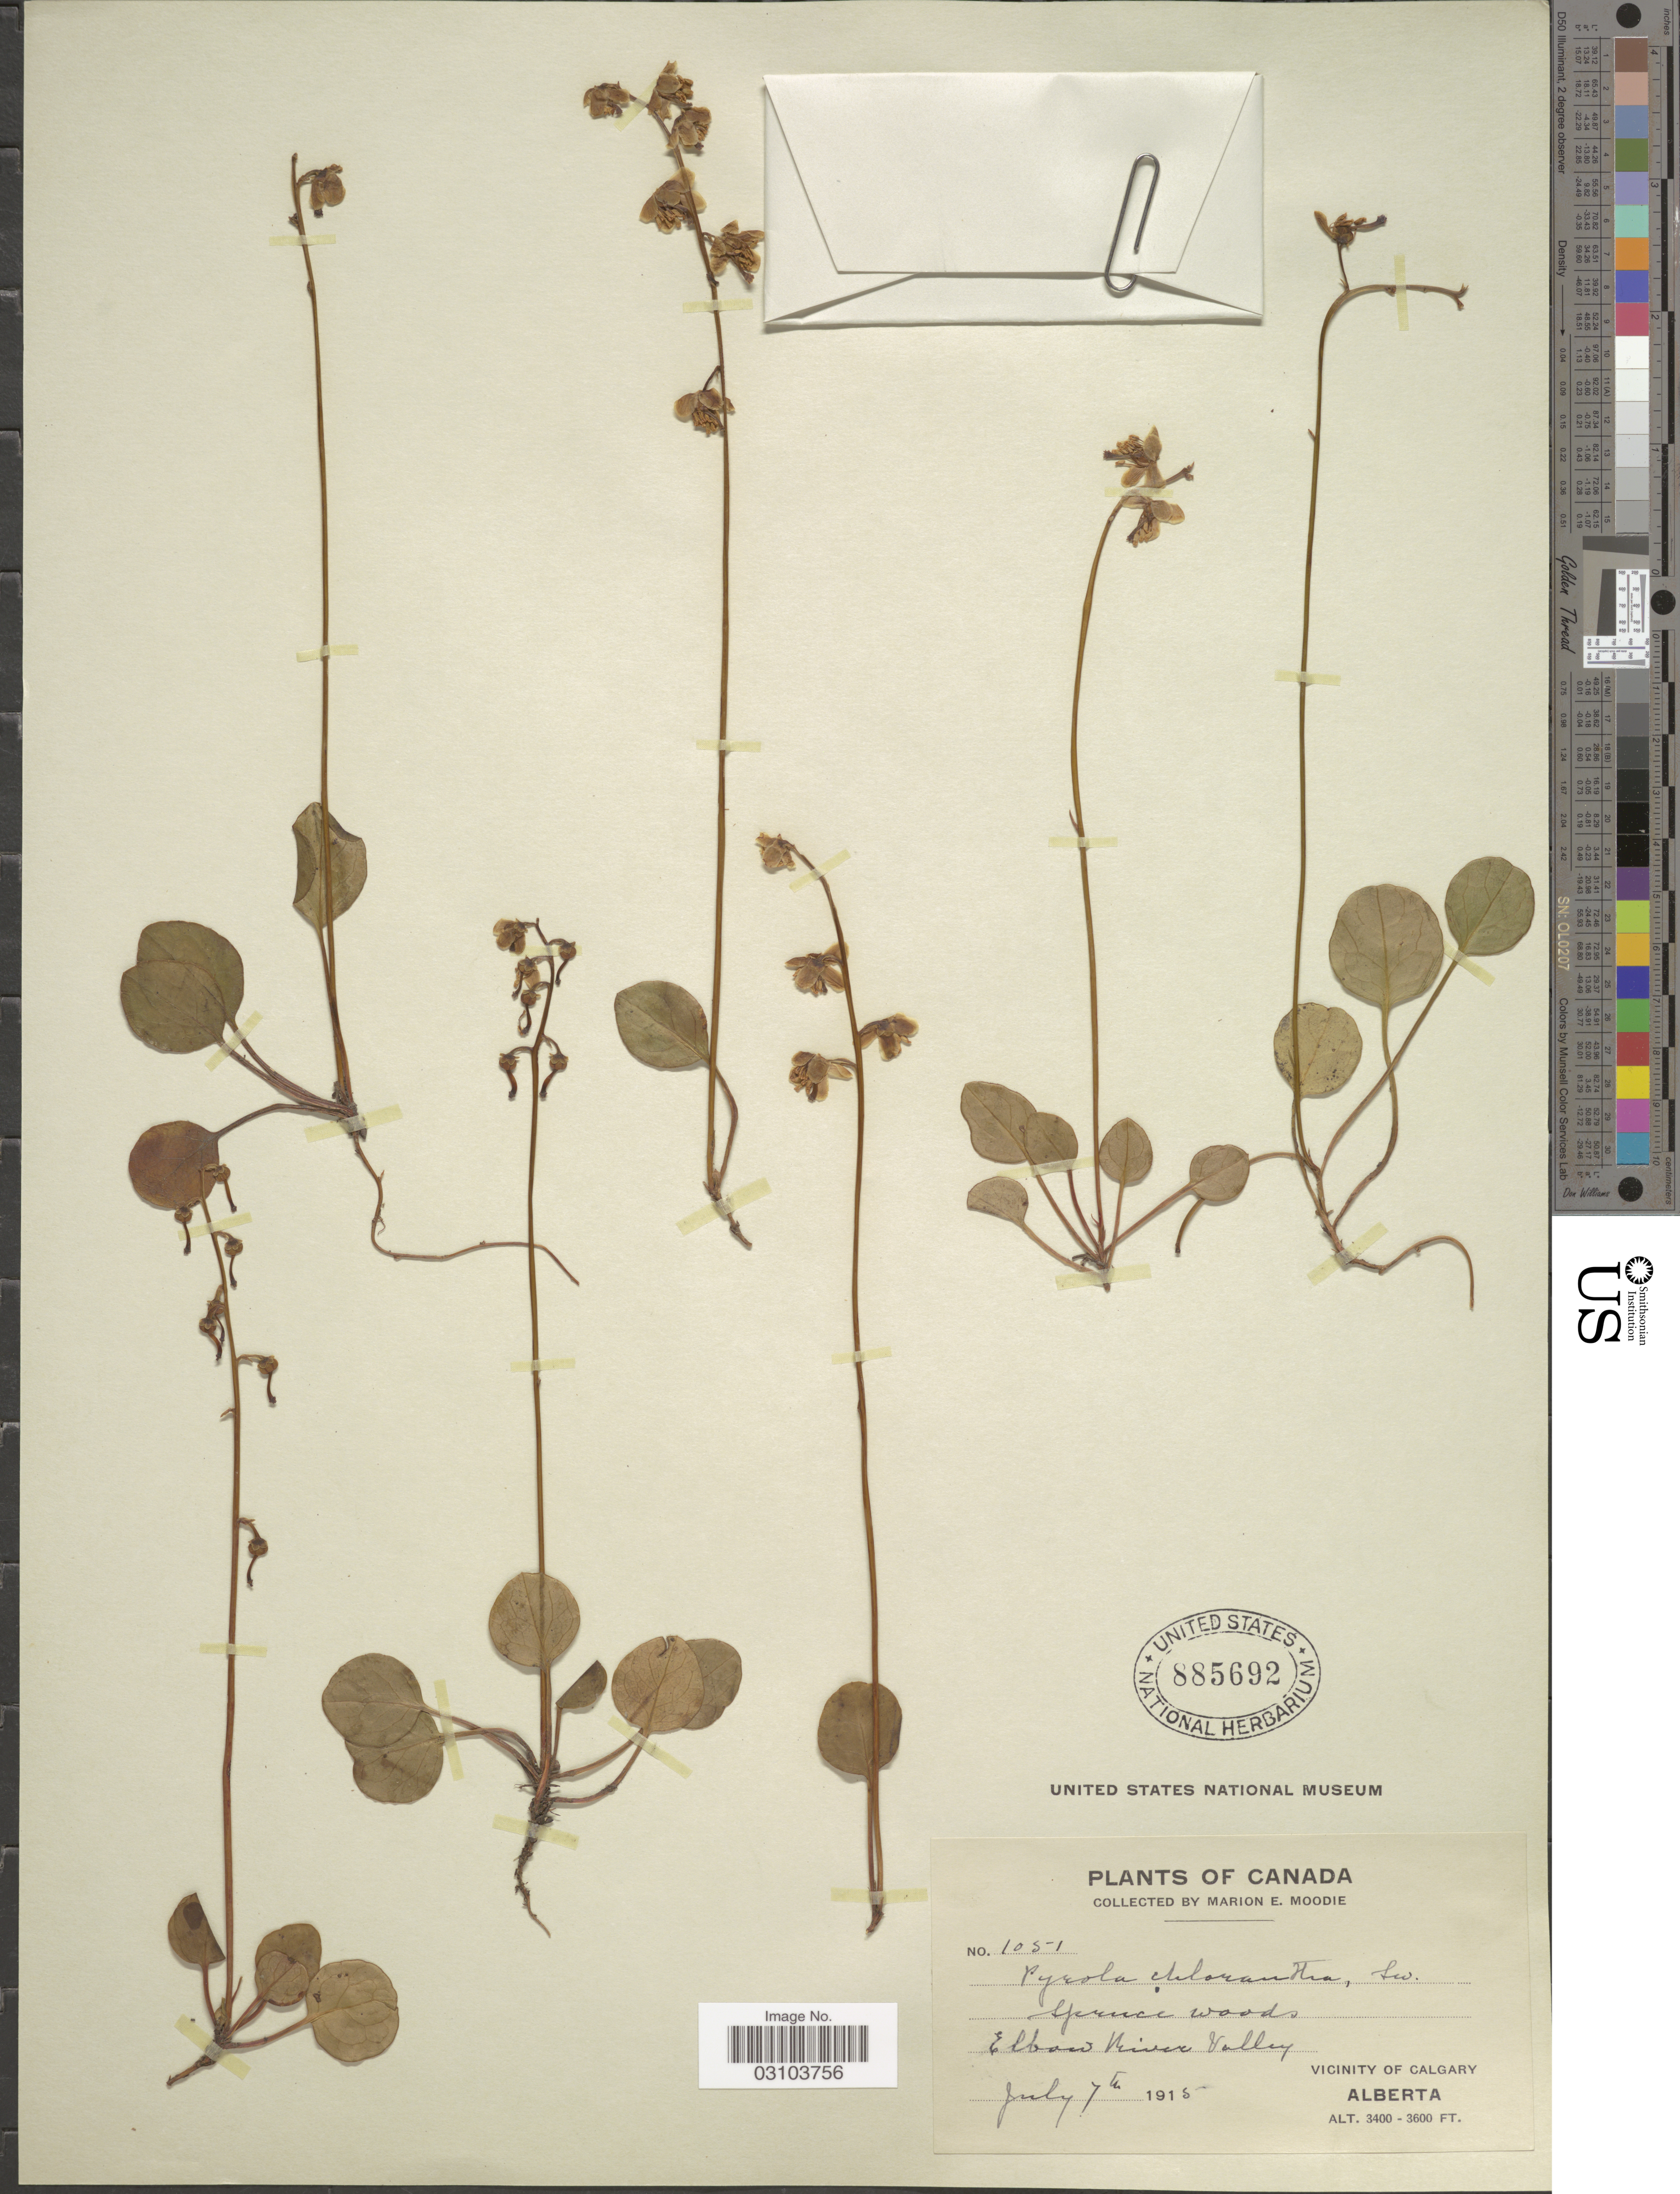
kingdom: Plantae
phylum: Tracheophyta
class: Magnoliopsida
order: Ericales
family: Ericaceae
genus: Pyrola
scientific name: Pyrola chlorantha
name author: Schweigg.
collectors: M. E. Moodie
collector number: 1051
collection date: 1915-07-07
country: Canada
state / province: Alberta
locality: Elbow River Valley. Vicinity of Calgary.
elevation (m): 1036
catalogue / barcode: US 885692